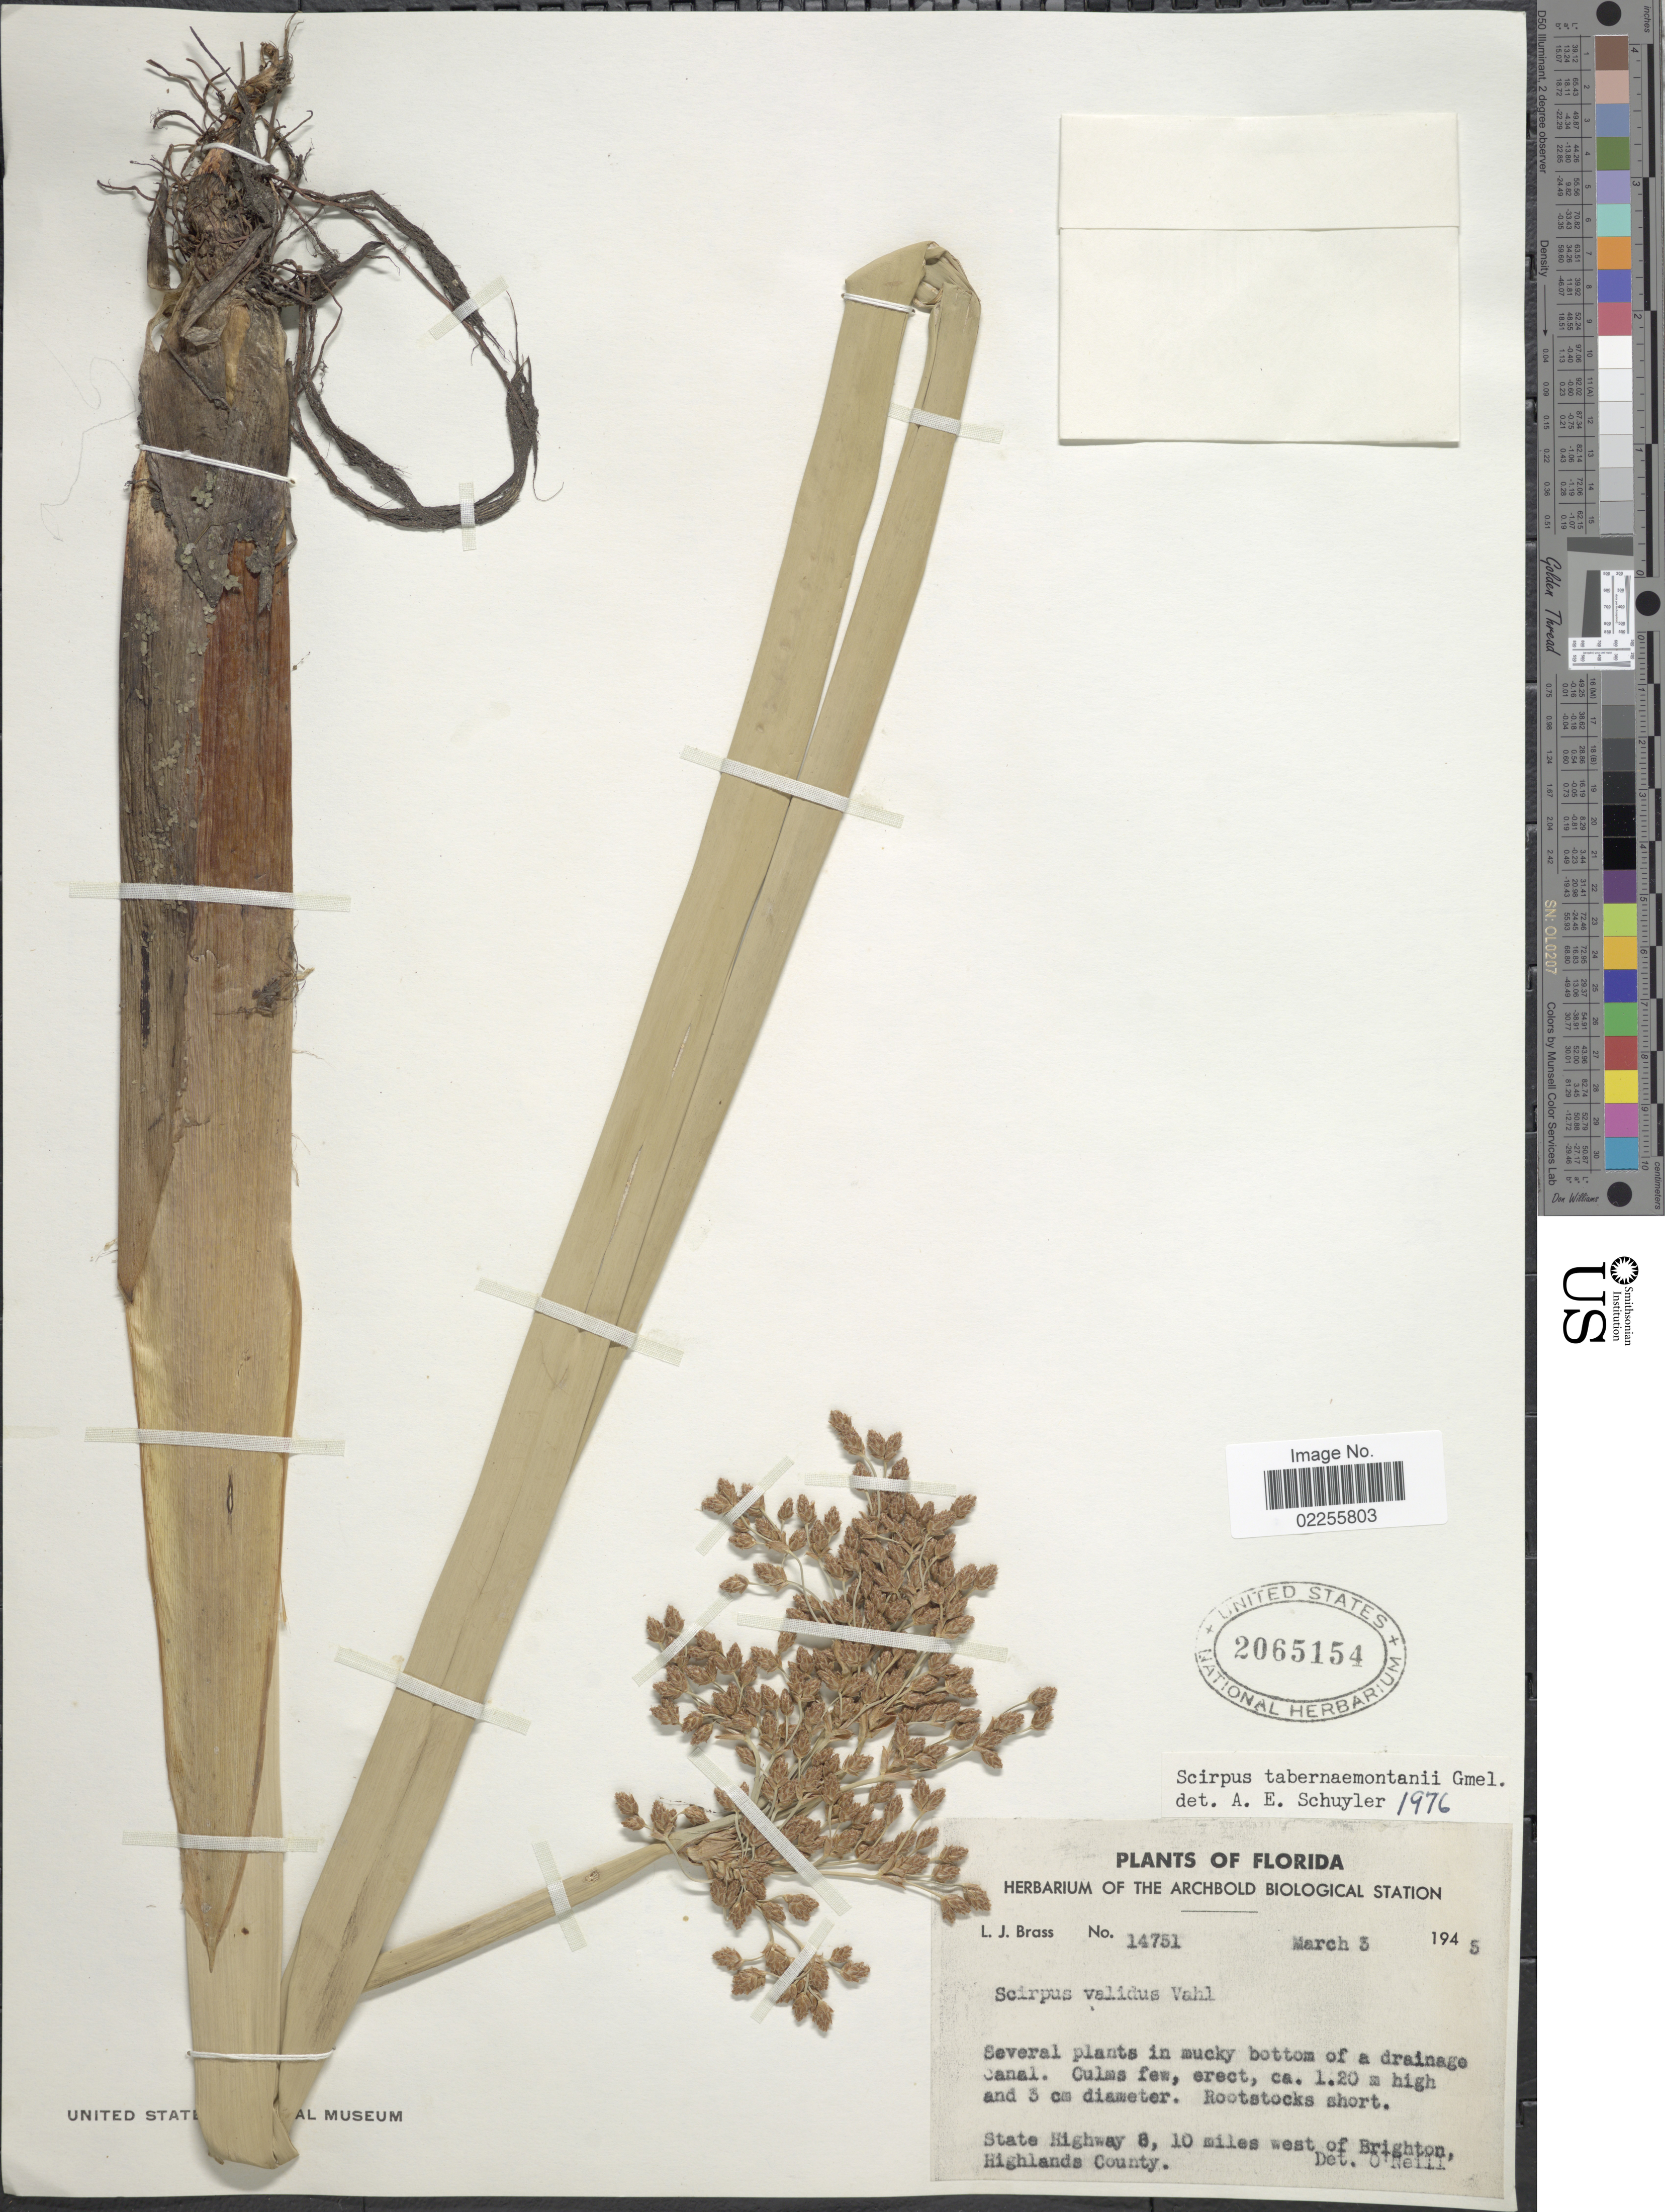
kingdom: Plantae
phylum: Tracheophyta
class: Liliopsida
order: Poales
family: Cyperaceae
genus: Schoenoplectus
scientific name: Schoenoplectus tabernaemontani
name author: (C.C. Gmel.) Palla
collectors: L. J. Brass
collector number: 14751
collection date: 1945-03-03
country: United States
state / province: Florida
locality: In mucky bottom of a drainage Canal, State Highway 8, 10 miles west of Brighton Highlands County.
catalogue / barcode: US 2065154